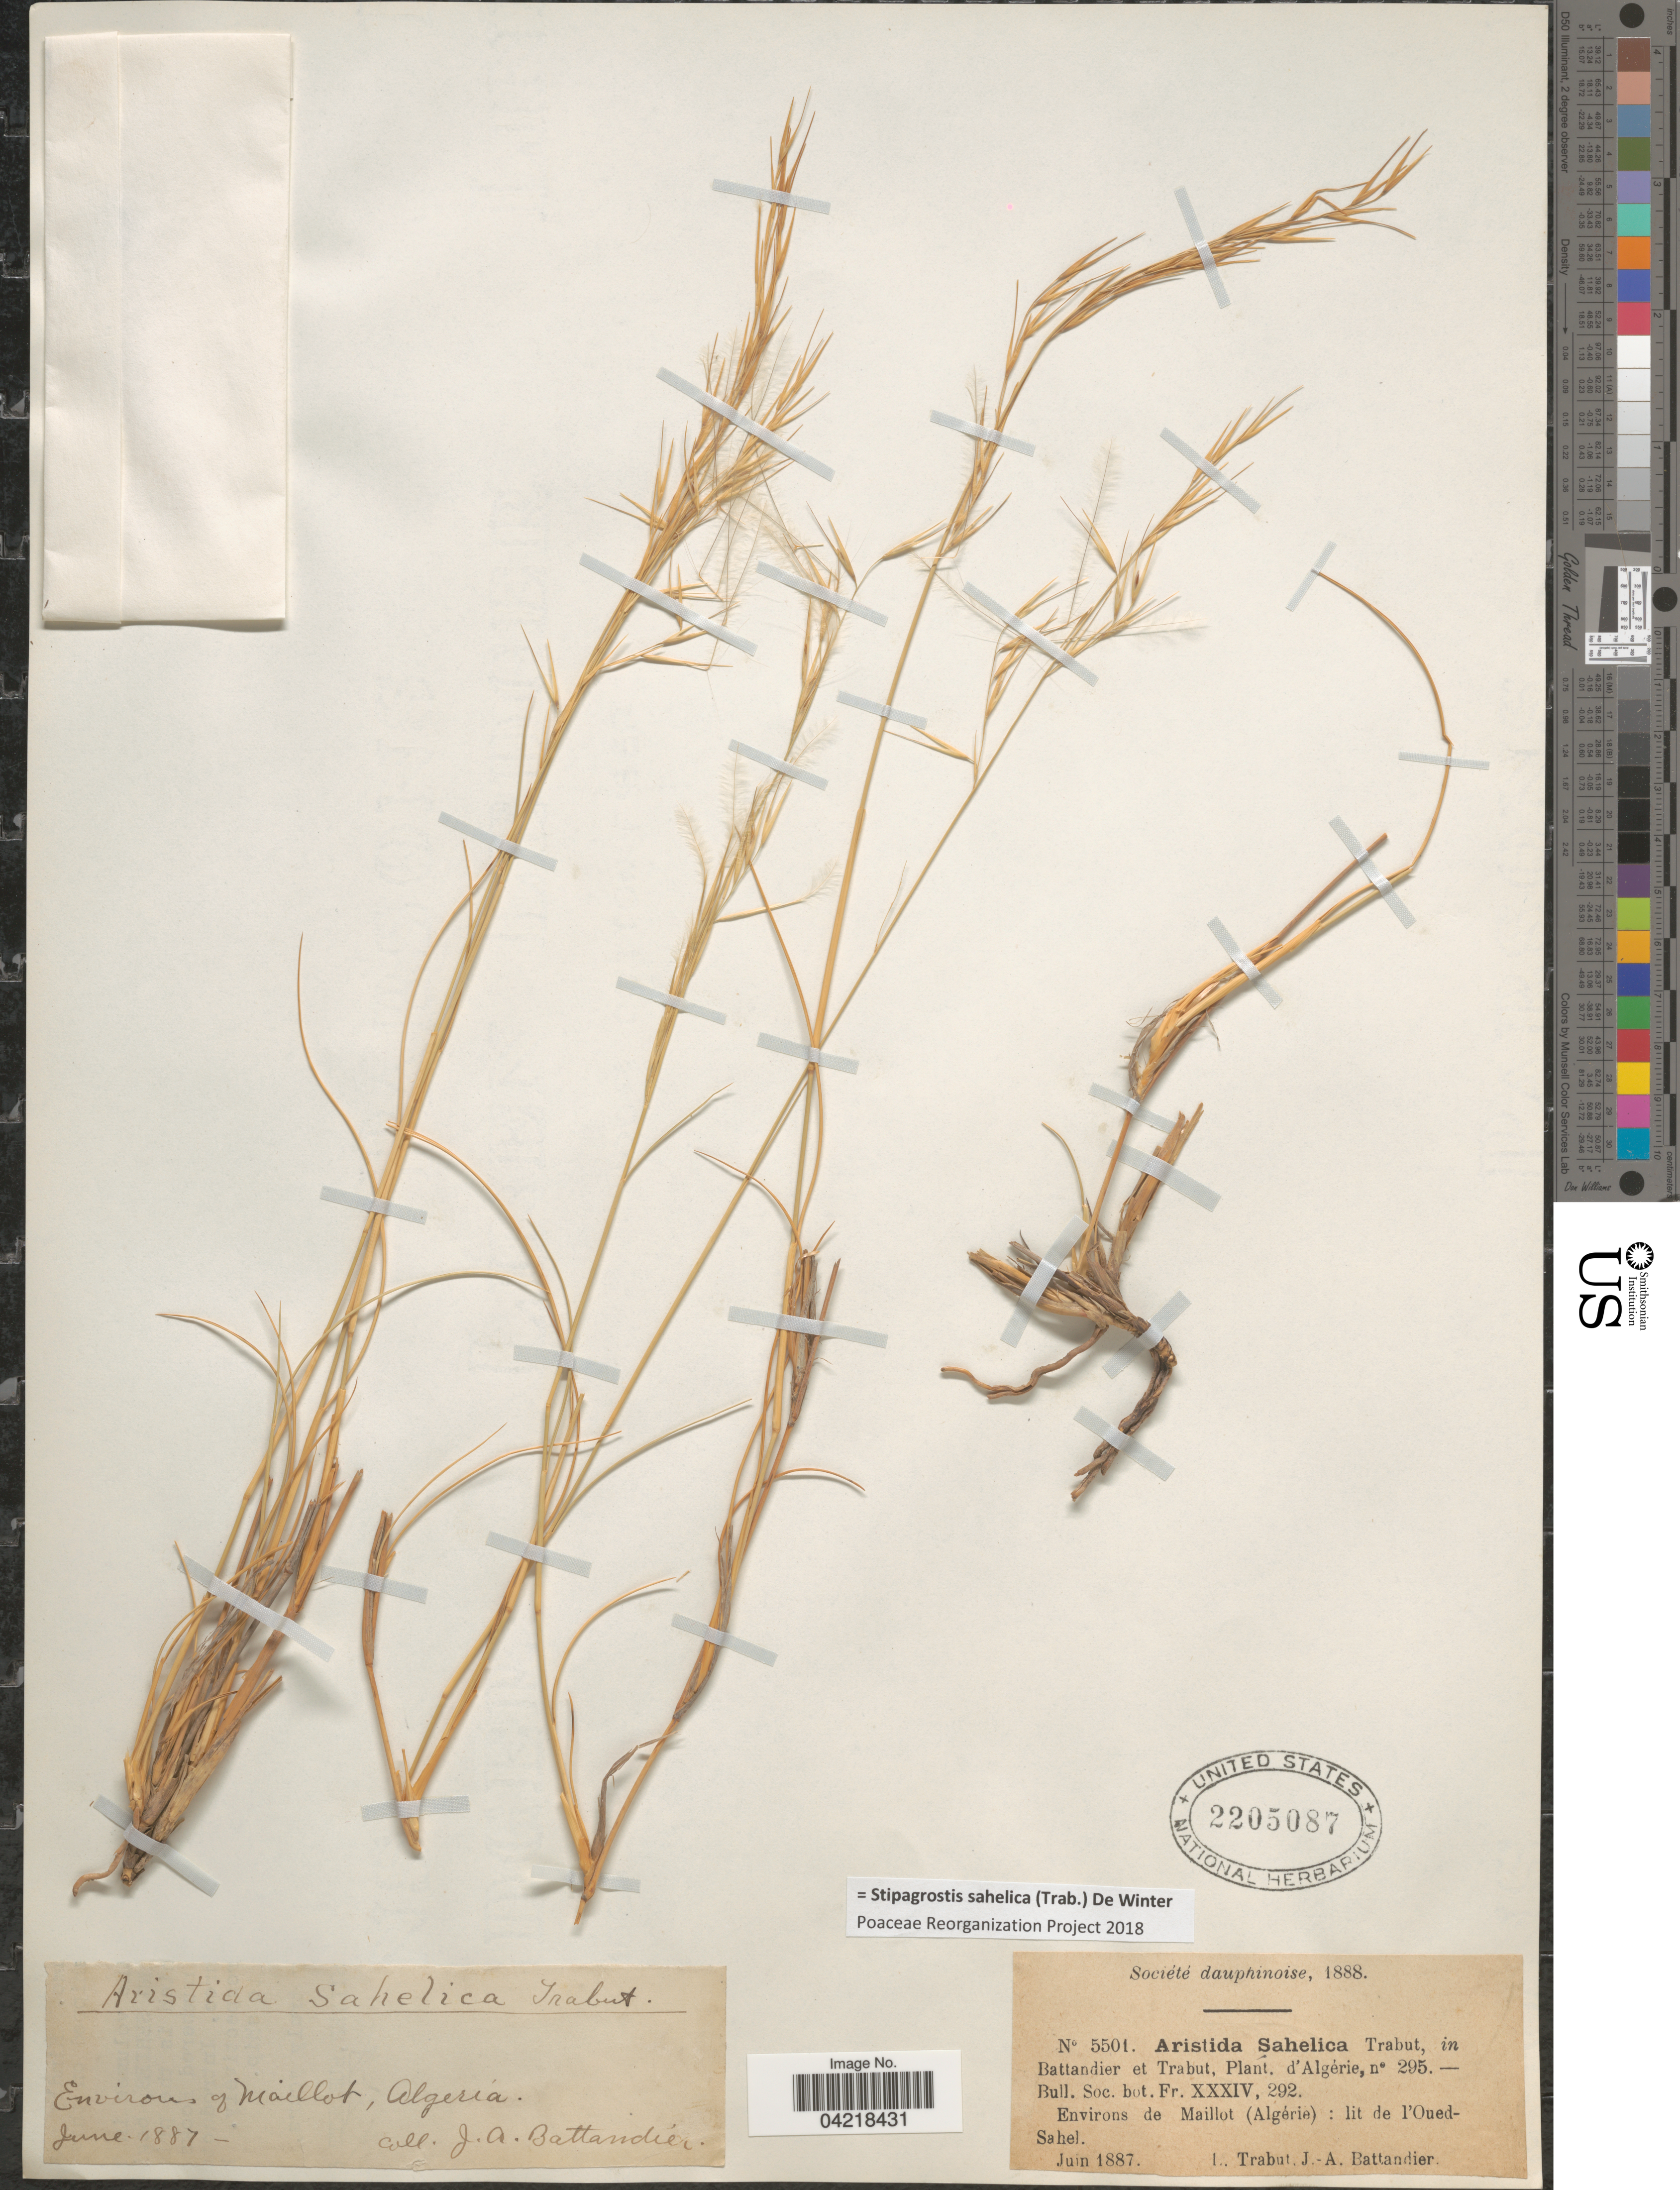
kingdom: Plantae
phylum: Tracheophyta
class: Liliopsida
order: Poales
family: Poaceae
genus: Stipagrostis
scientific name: Stipagrostis sahelica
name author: (Trab.) De Winter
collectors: L. Trabut & J. Battandier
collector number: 5501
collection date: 1887-06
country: Algeria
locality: Environs de Maillot (Algérie): lit de l'Oued-Sahel.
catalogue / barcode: US 2205087